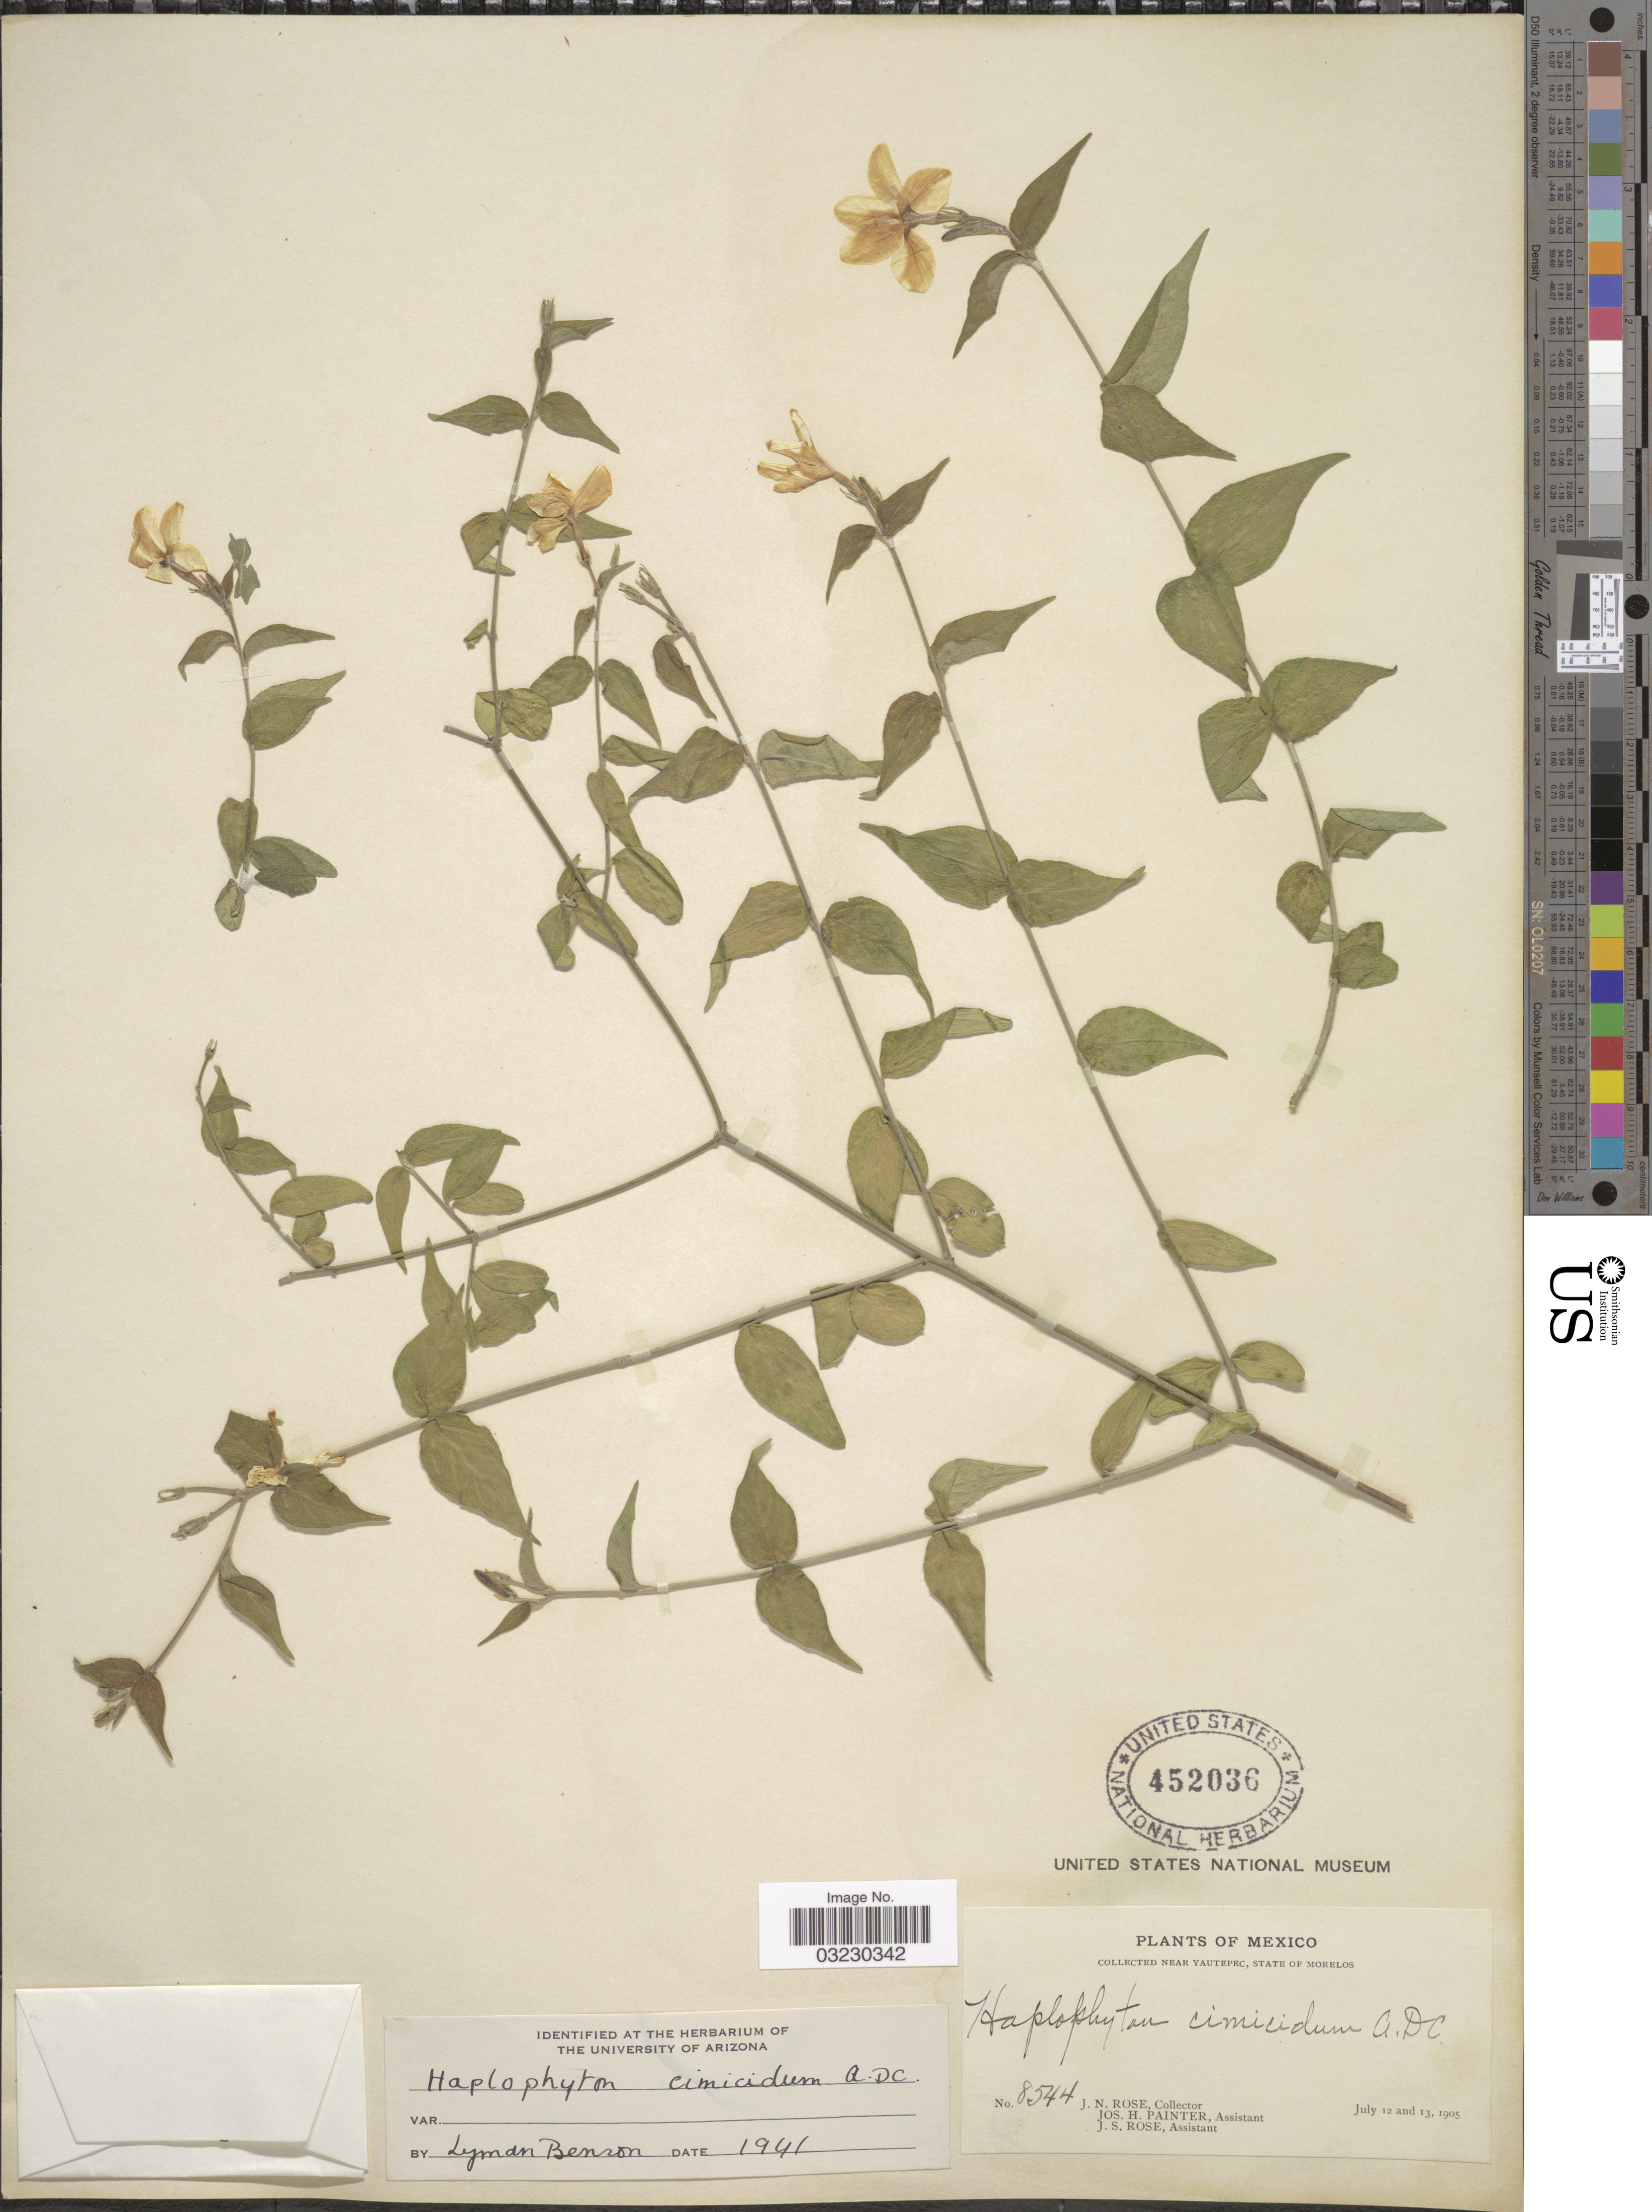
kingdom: Plantae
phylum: Tracheophyta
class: Magnoliopsida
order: Gentianales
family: Apocynaceae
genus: Haplophyton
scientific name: Haplophyton cimicidum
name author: A. DC.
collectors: J. N. Rose, J. H. Painter & J. S. Rose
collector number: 8544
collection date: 1905-07-12/1905-07-13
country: Mexico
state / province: Morelos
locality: Near Yautepec, State of Morelos.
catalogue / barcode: US 452036